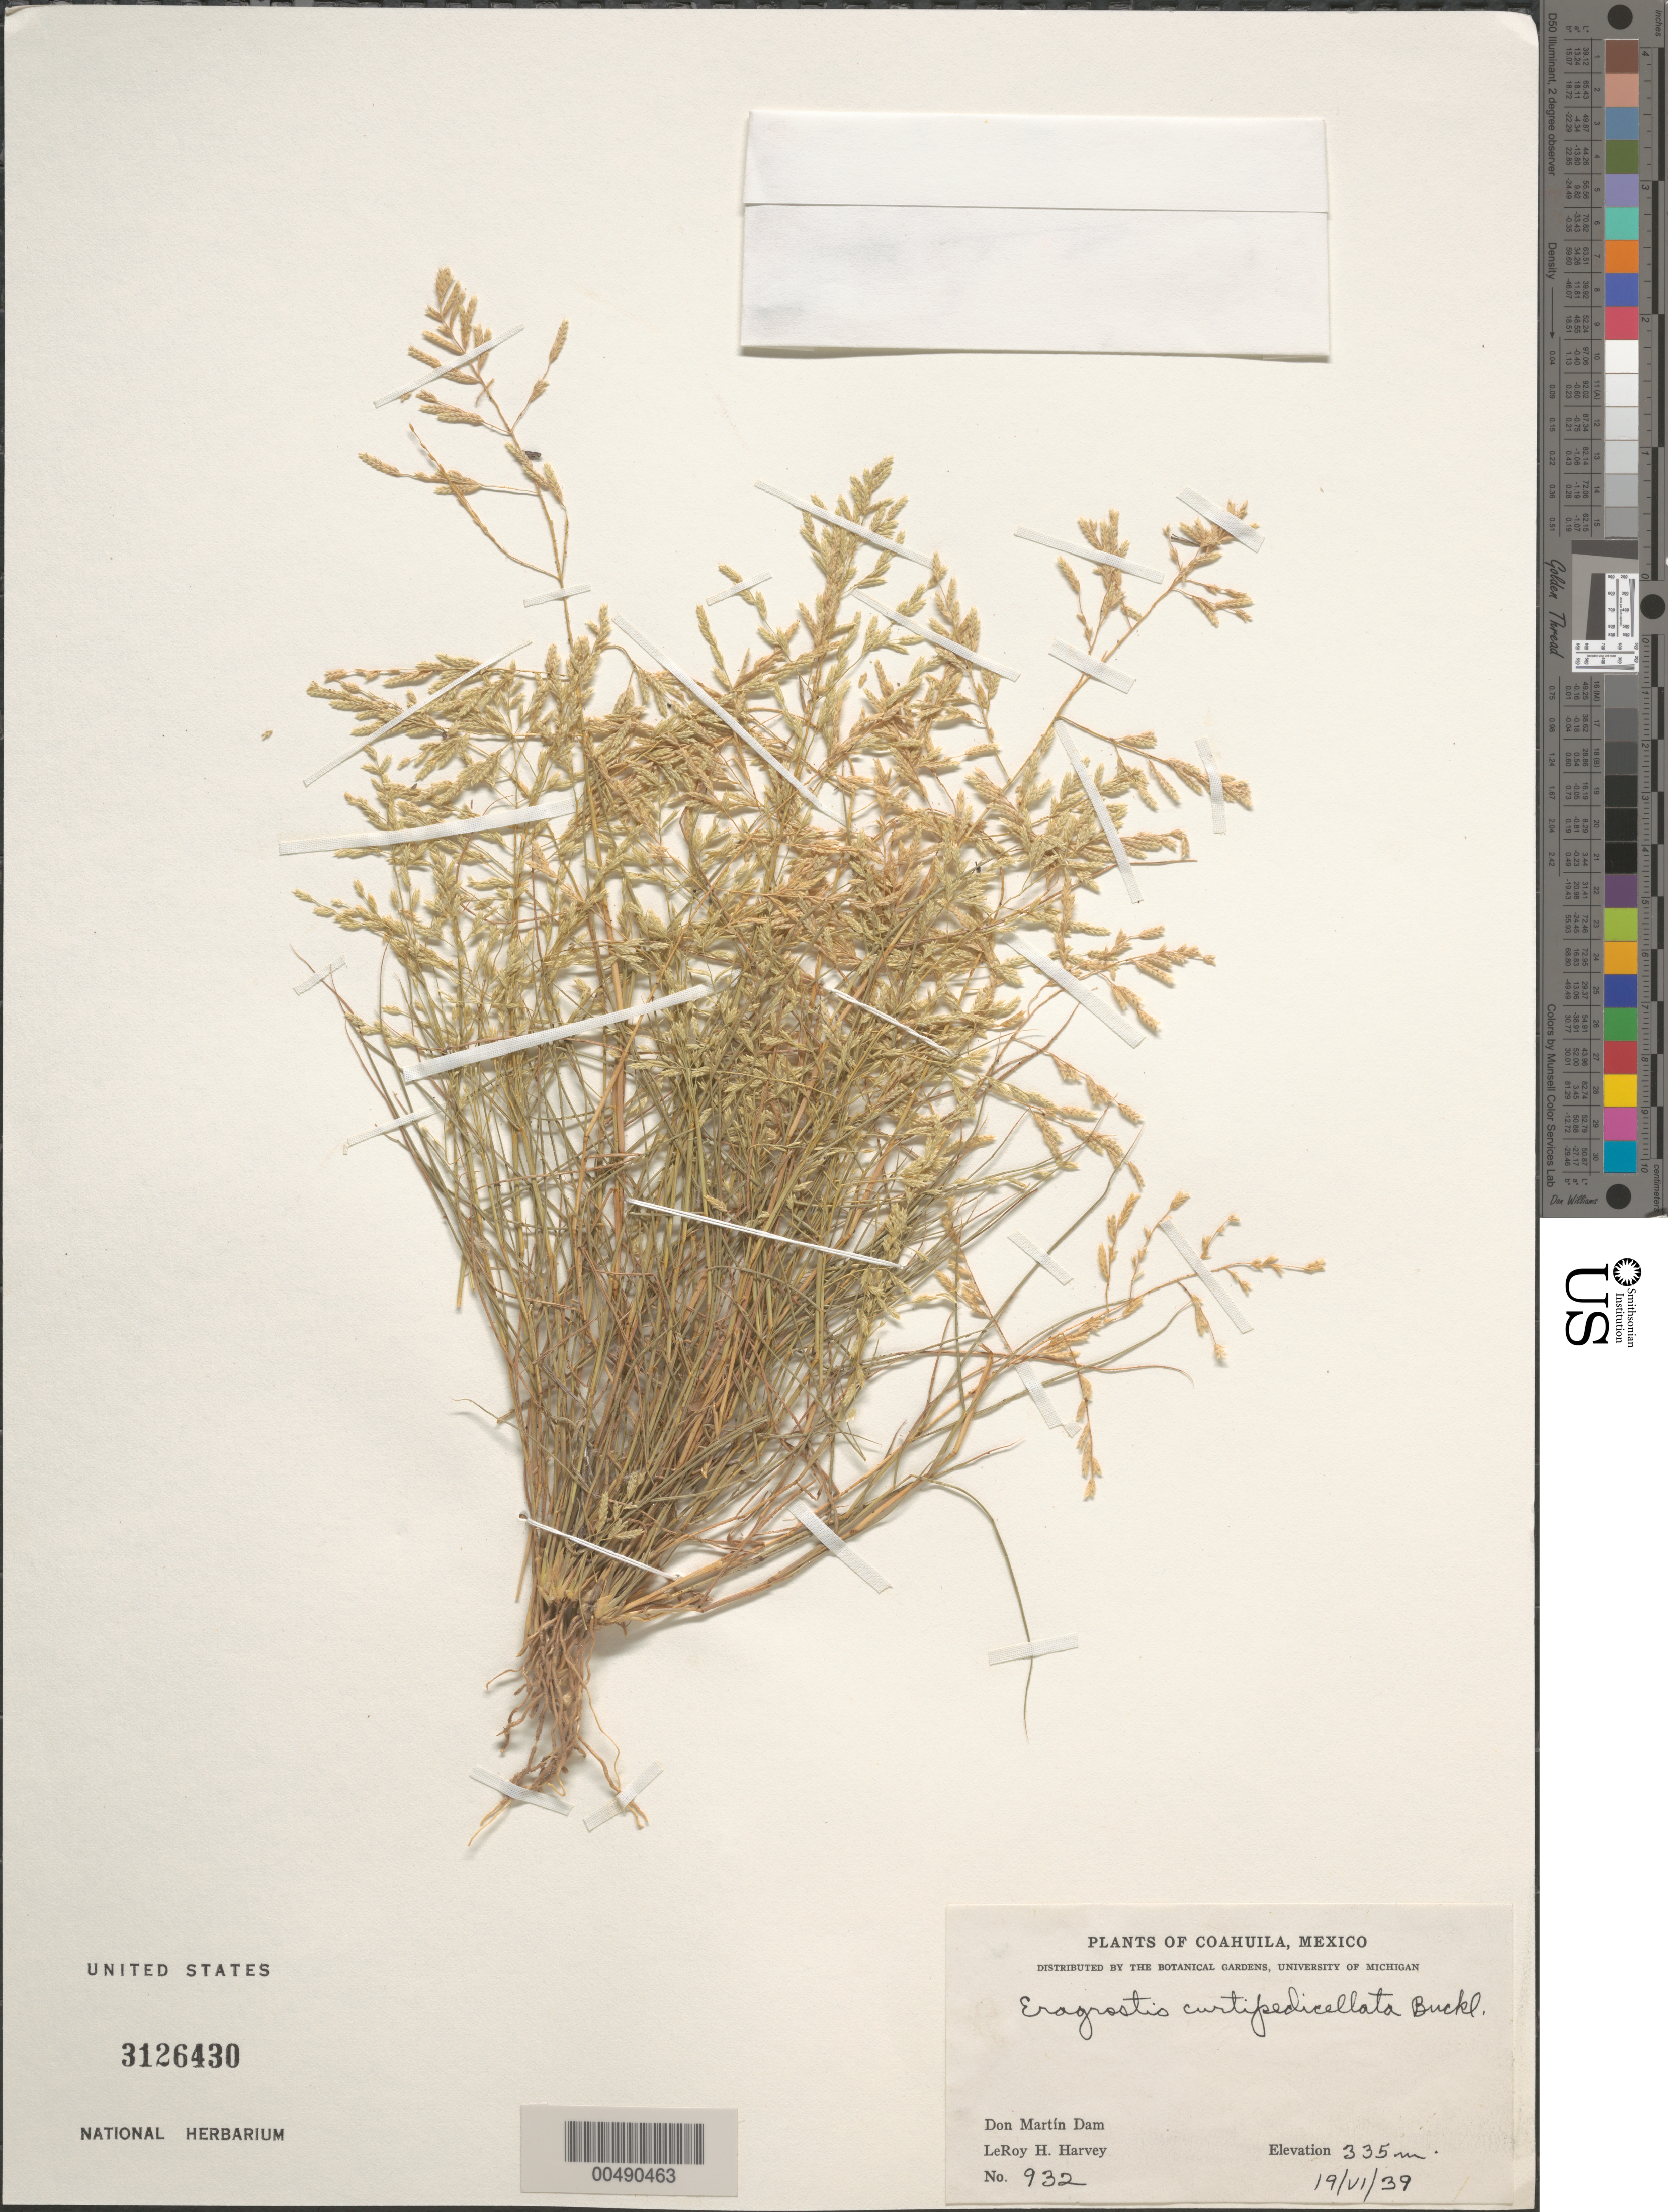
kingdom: Plantae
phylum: Tracheophyta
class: Liliopsida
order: Poales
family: Poaceae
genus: Eragrostis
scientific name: Eragrostis curtipedicellata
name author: Buckley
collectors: L. H. Harvey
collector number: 932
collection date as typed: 19 Jun 1939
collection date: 1939-06-19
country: Mexico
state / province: Coahuila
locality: Don Martín Dam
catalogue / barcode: US 3126430